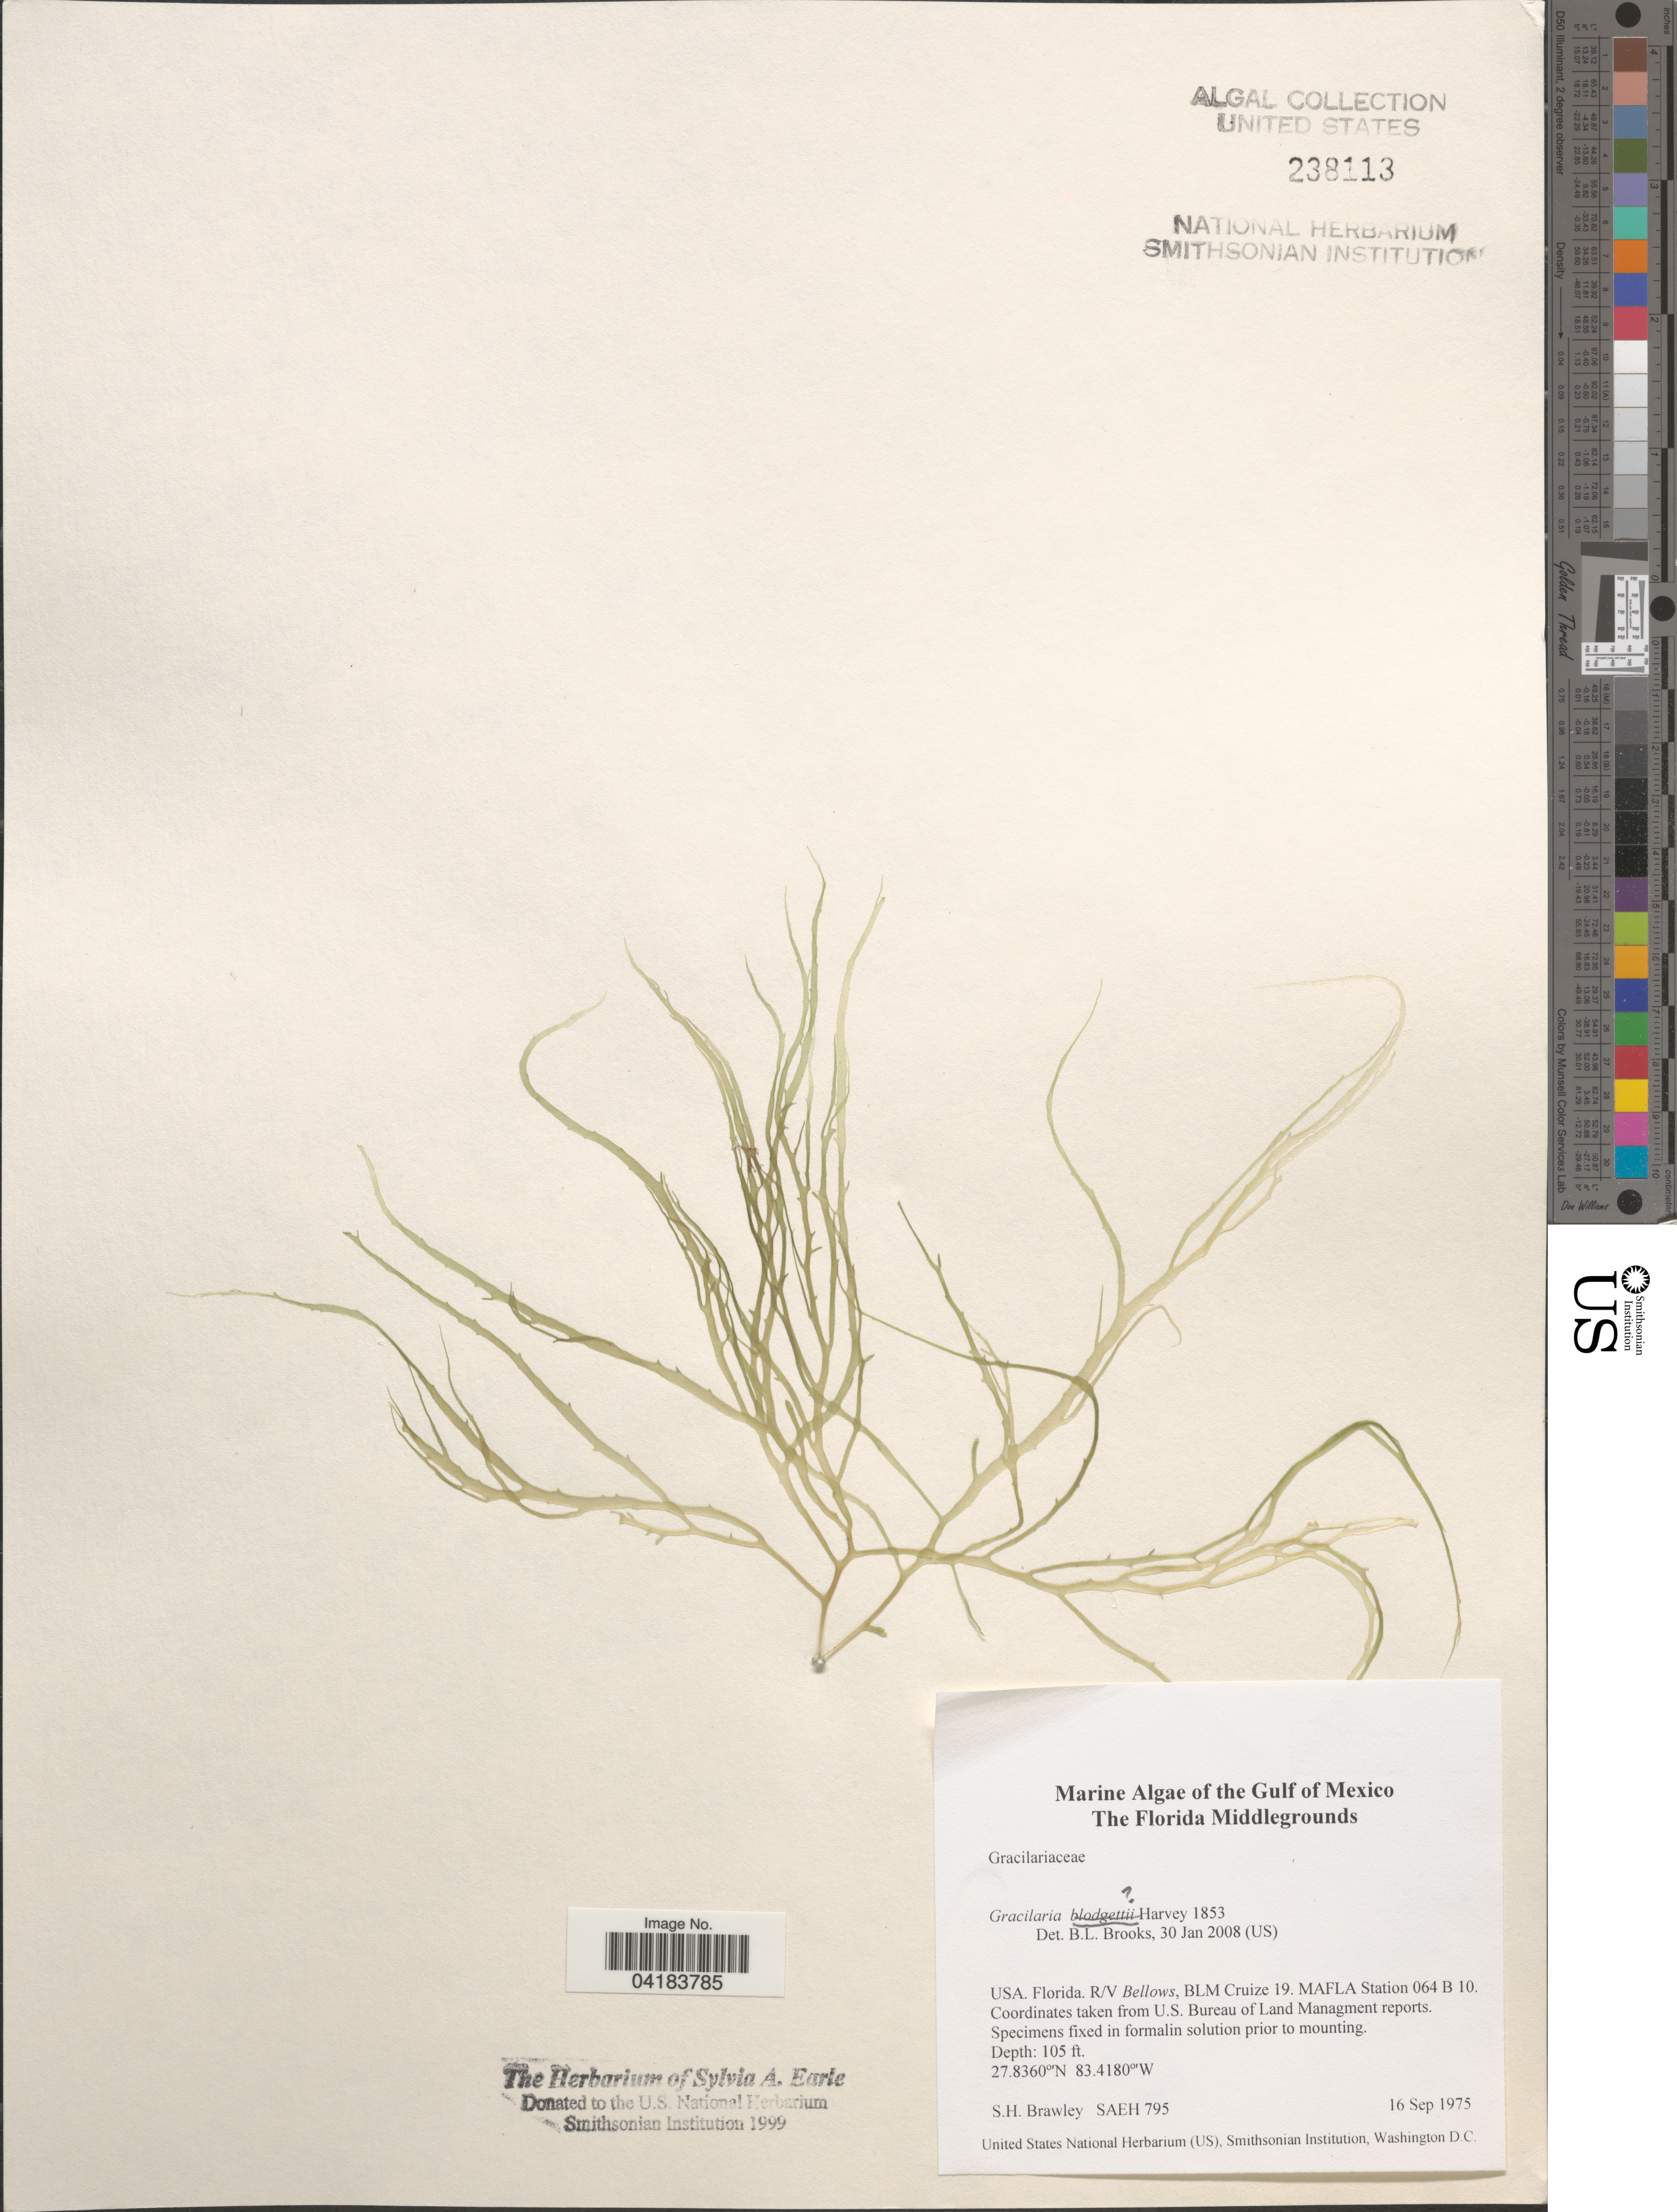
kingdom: Plantae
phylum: Rhodophyta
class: Florideophyceae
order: Gracilariales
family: Gracilariaceae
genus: Gracilaria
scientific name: Gracilaria sp.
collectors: S. Brawley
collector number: SAEH795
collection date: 1975-09-16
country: United States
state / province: Florida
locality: Gulf of Mexico. The Florida Middlegrounds. R/V Bellows, BLM Cruize 19. MAFLA Station 064 B 10.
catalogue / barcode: US 238113